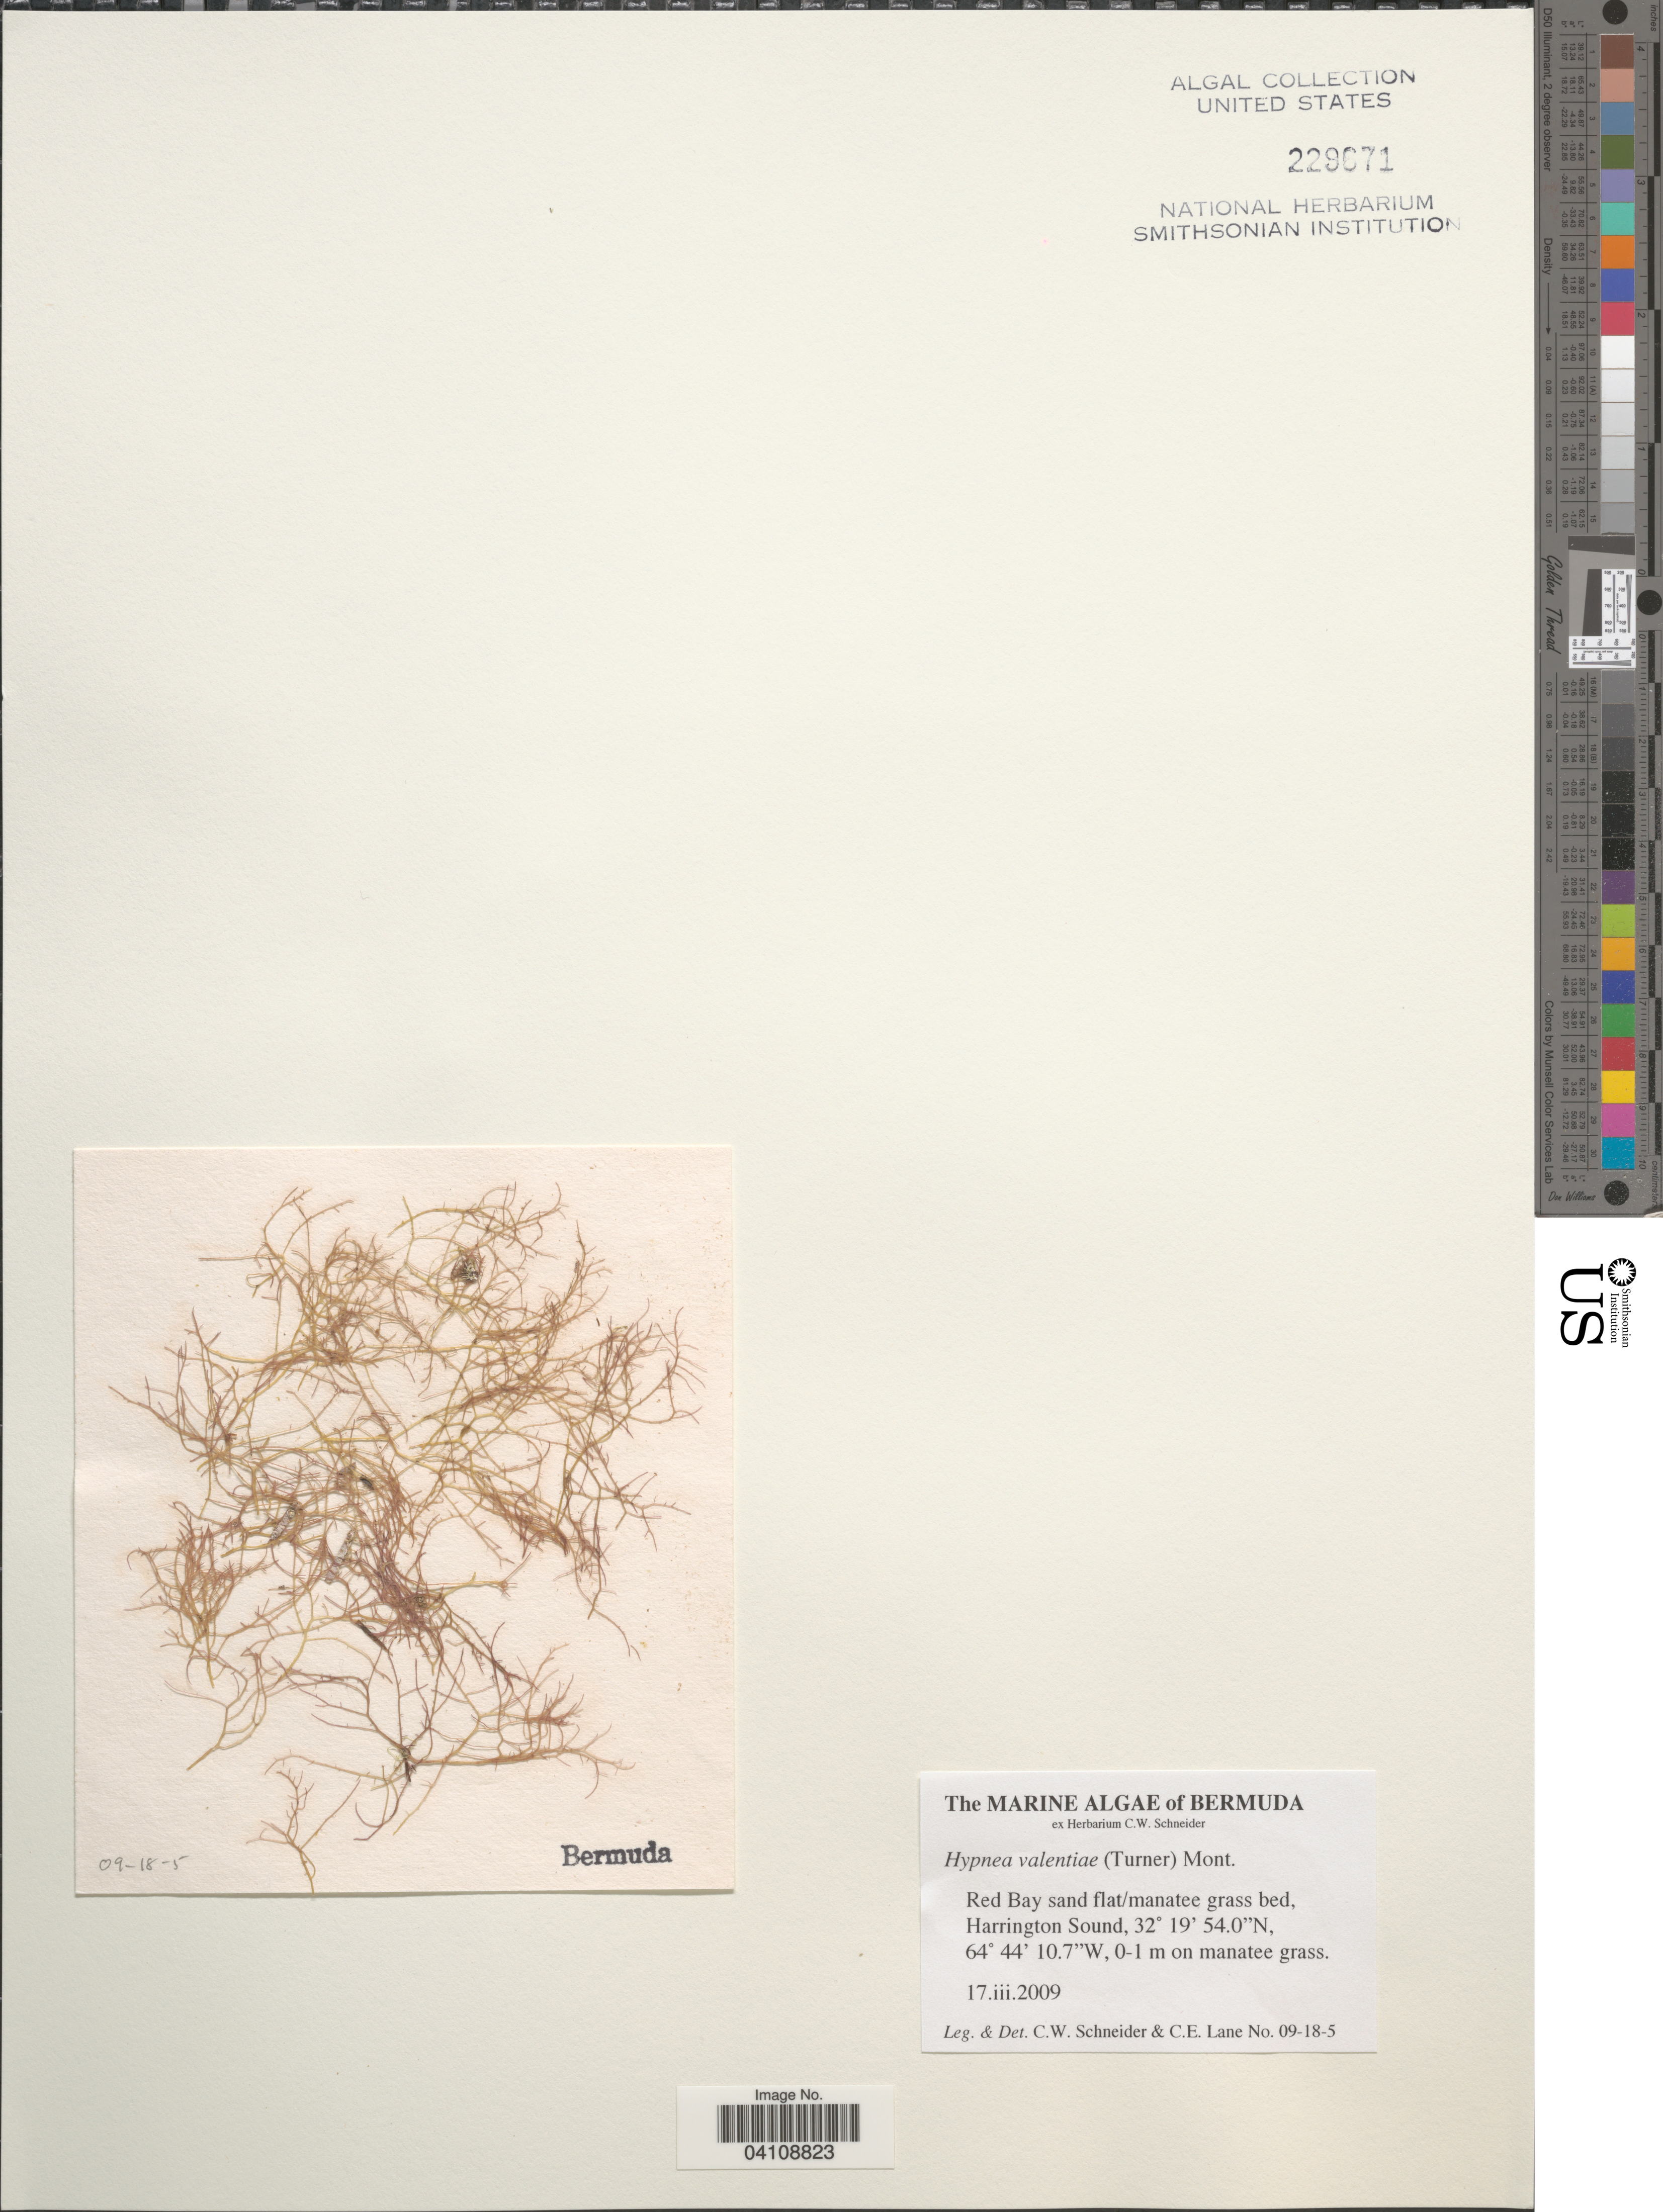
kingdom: Plantae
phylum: Rhodophyta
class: Florideophyceae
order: Gigartinales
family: Cystocloniaceae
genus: Hypnea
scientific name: Hypnea valentiae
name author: (Turner) Mont.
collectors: C. W.Schneider & C. E. Lane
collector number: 09-18-5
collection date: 2009-03-17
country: Bermuda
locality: Red Bay sand flat/manatee grass bed, Harrington Sound.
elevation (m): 0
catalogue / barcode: US 229671